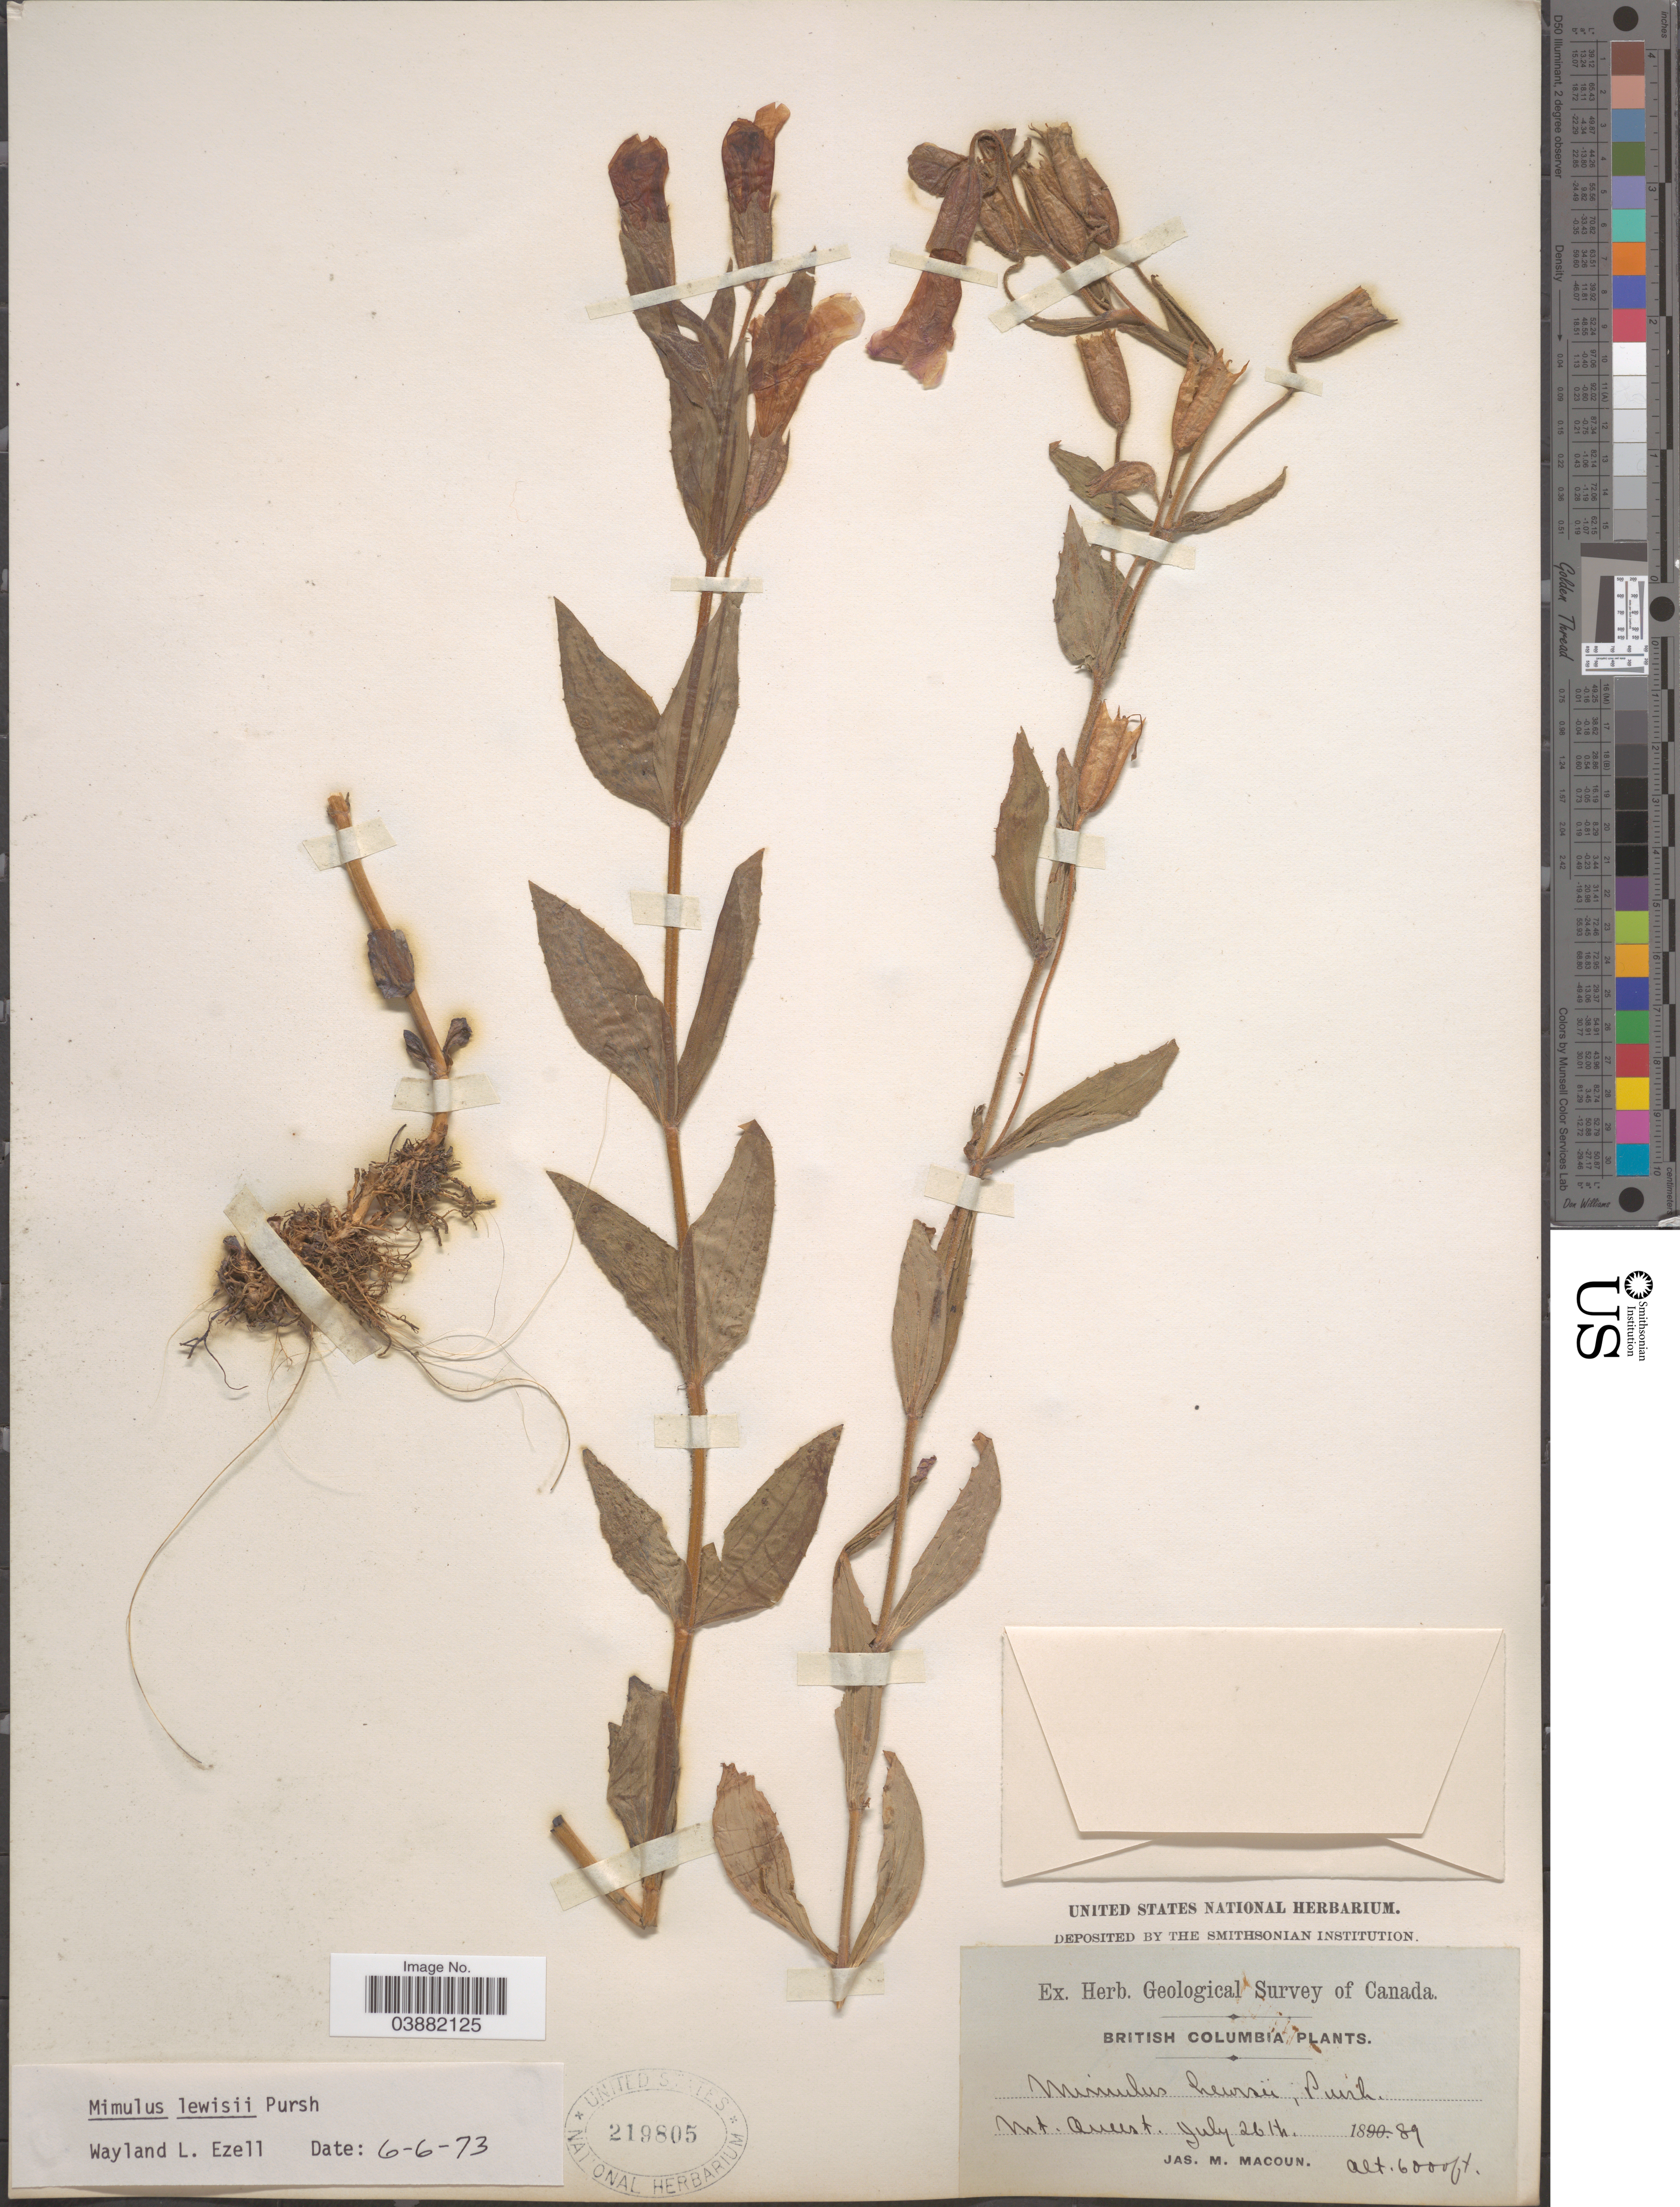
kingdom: Plantae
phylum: Tracheophyta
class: Magnoliopsida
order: Lamiales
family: Phrymaceae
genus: Mimulus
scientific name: Mimulus lewisii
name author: Pursh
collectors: J. M. Macoun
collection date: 1889-07-26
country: Canada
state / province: British Columbia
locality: Mt. Queest.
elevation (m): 1829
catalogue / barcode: US 219805